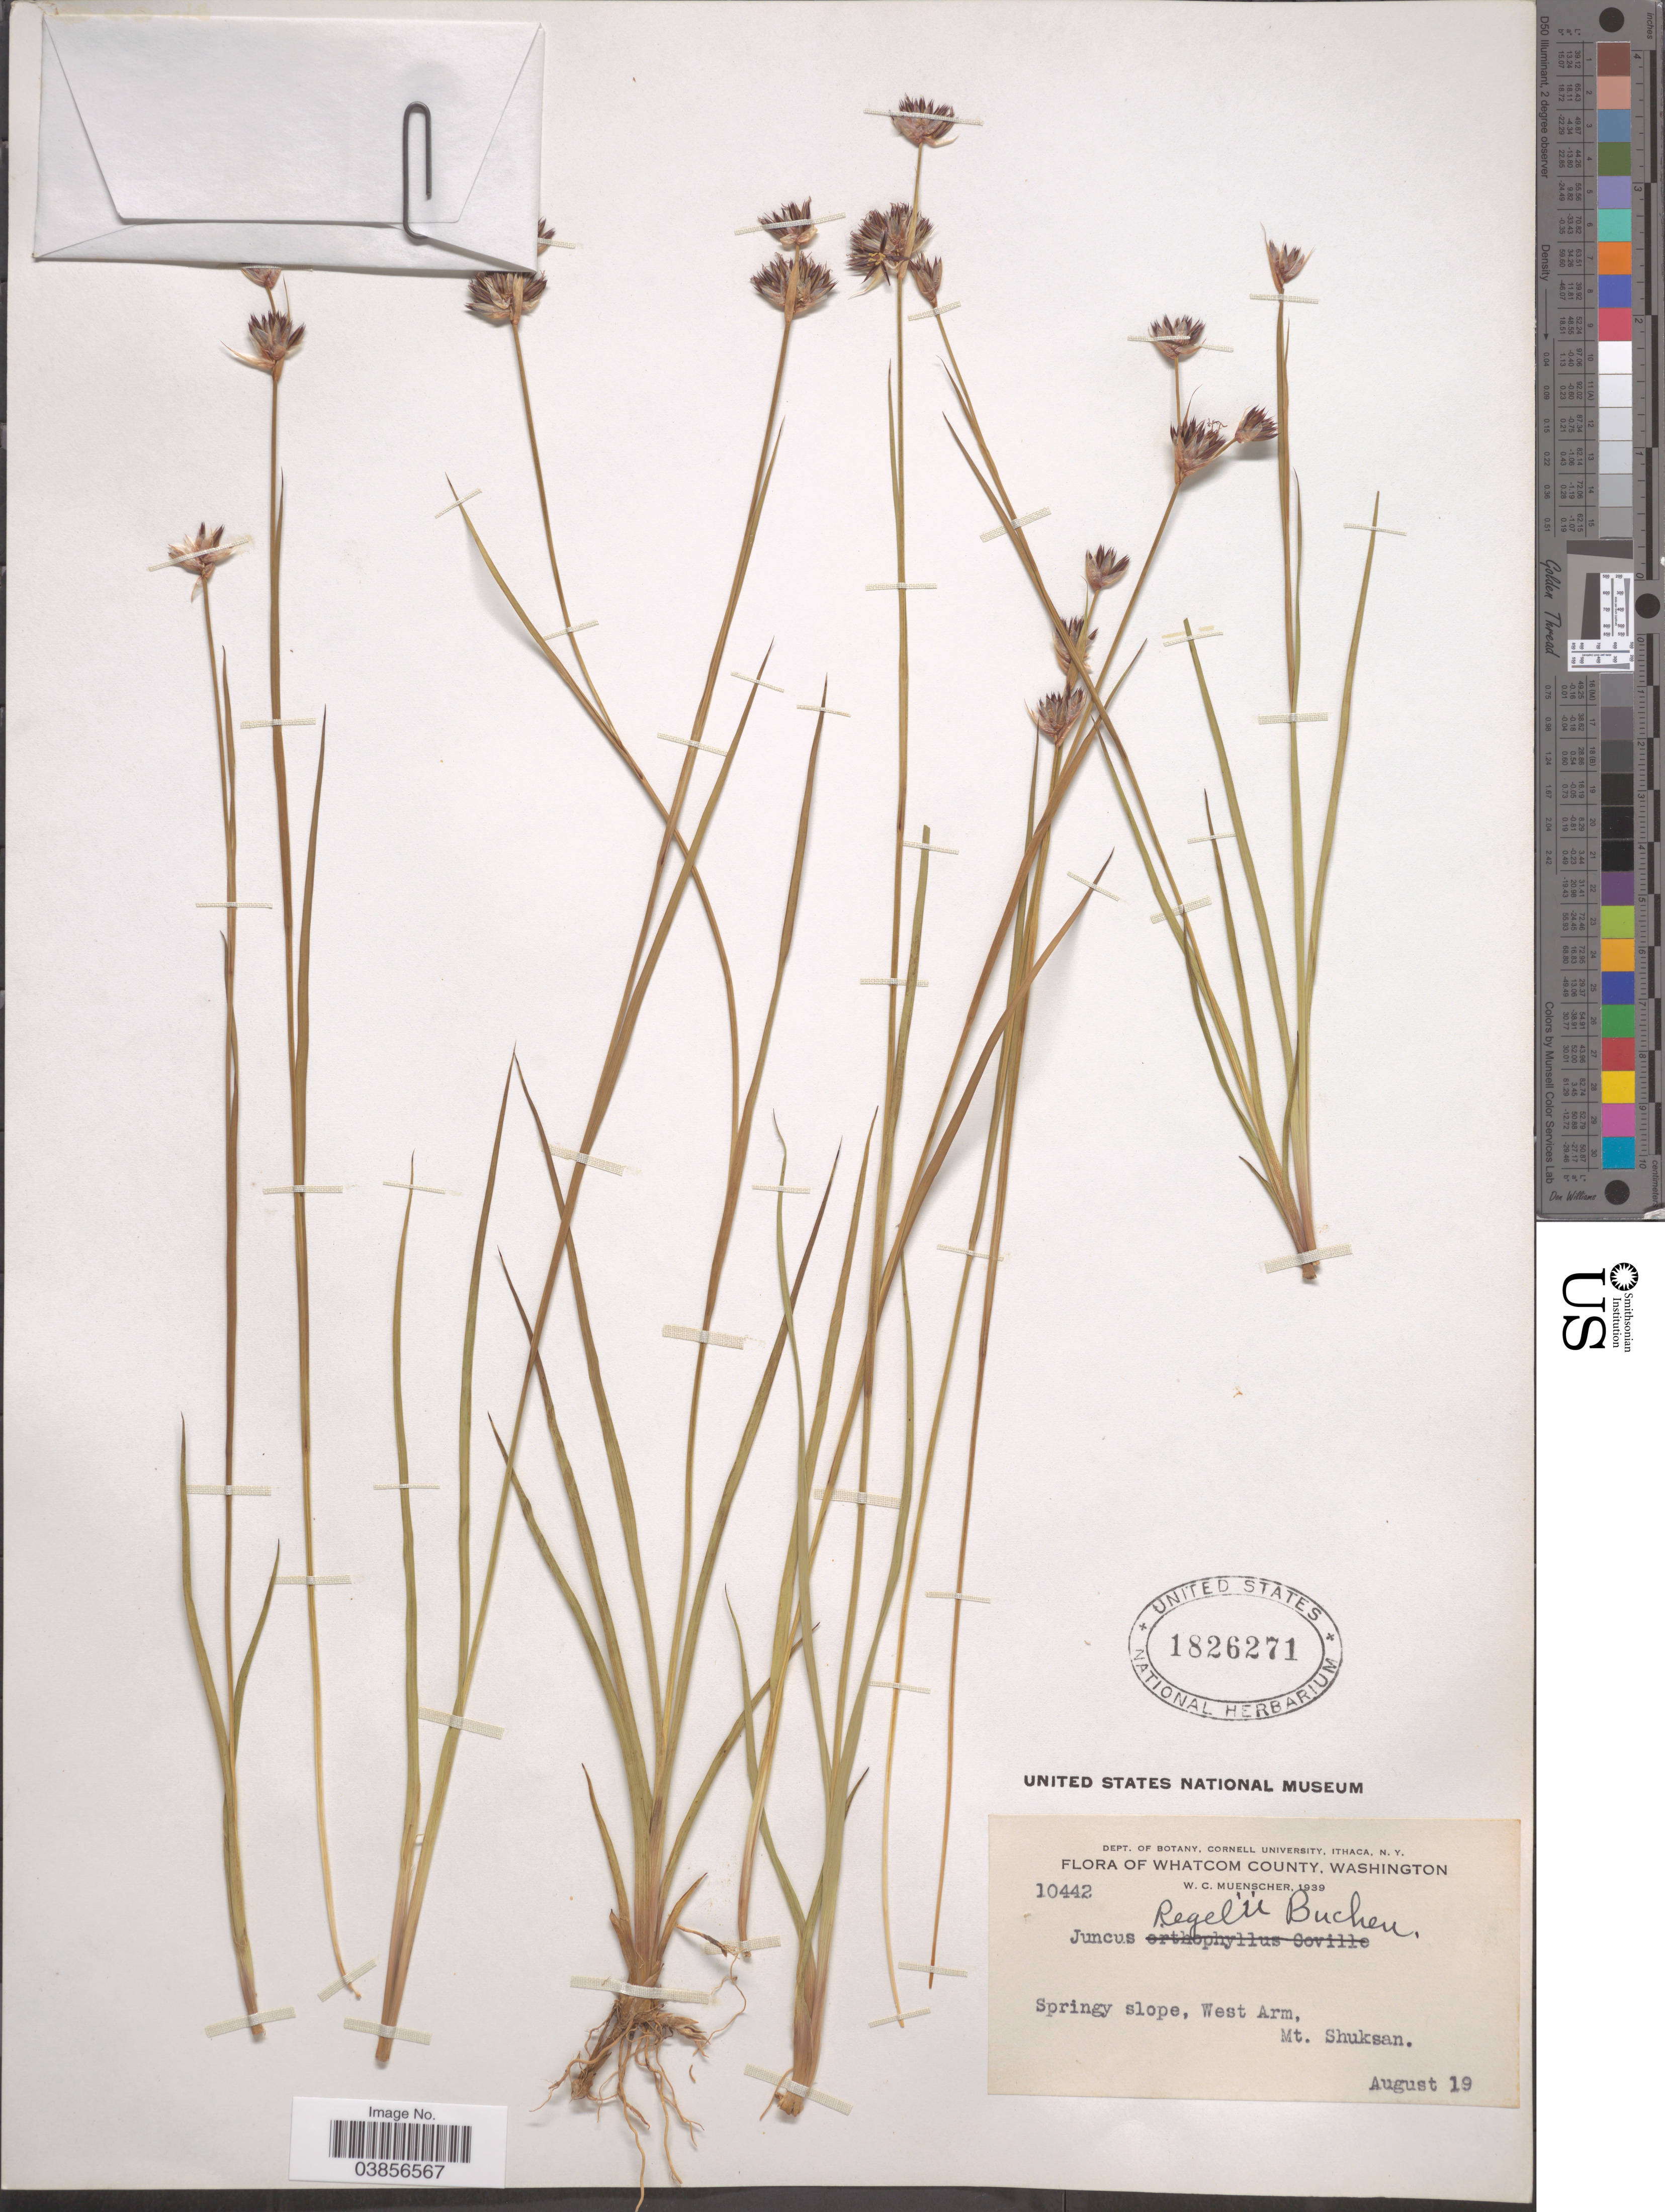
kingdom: Plantae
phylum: Tracheophyta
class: Liliopsida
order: Poales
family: Juncaceae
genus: Juncus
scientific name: Juncus regelii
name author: Buchenau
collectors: W. Muenscher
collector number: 10442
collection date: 1939-08-19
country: United States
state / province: Washington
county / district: Whatcom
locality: Whatcom County. Springy slope, West Arm, Mt. Shuksan.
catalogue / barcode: US 1826271